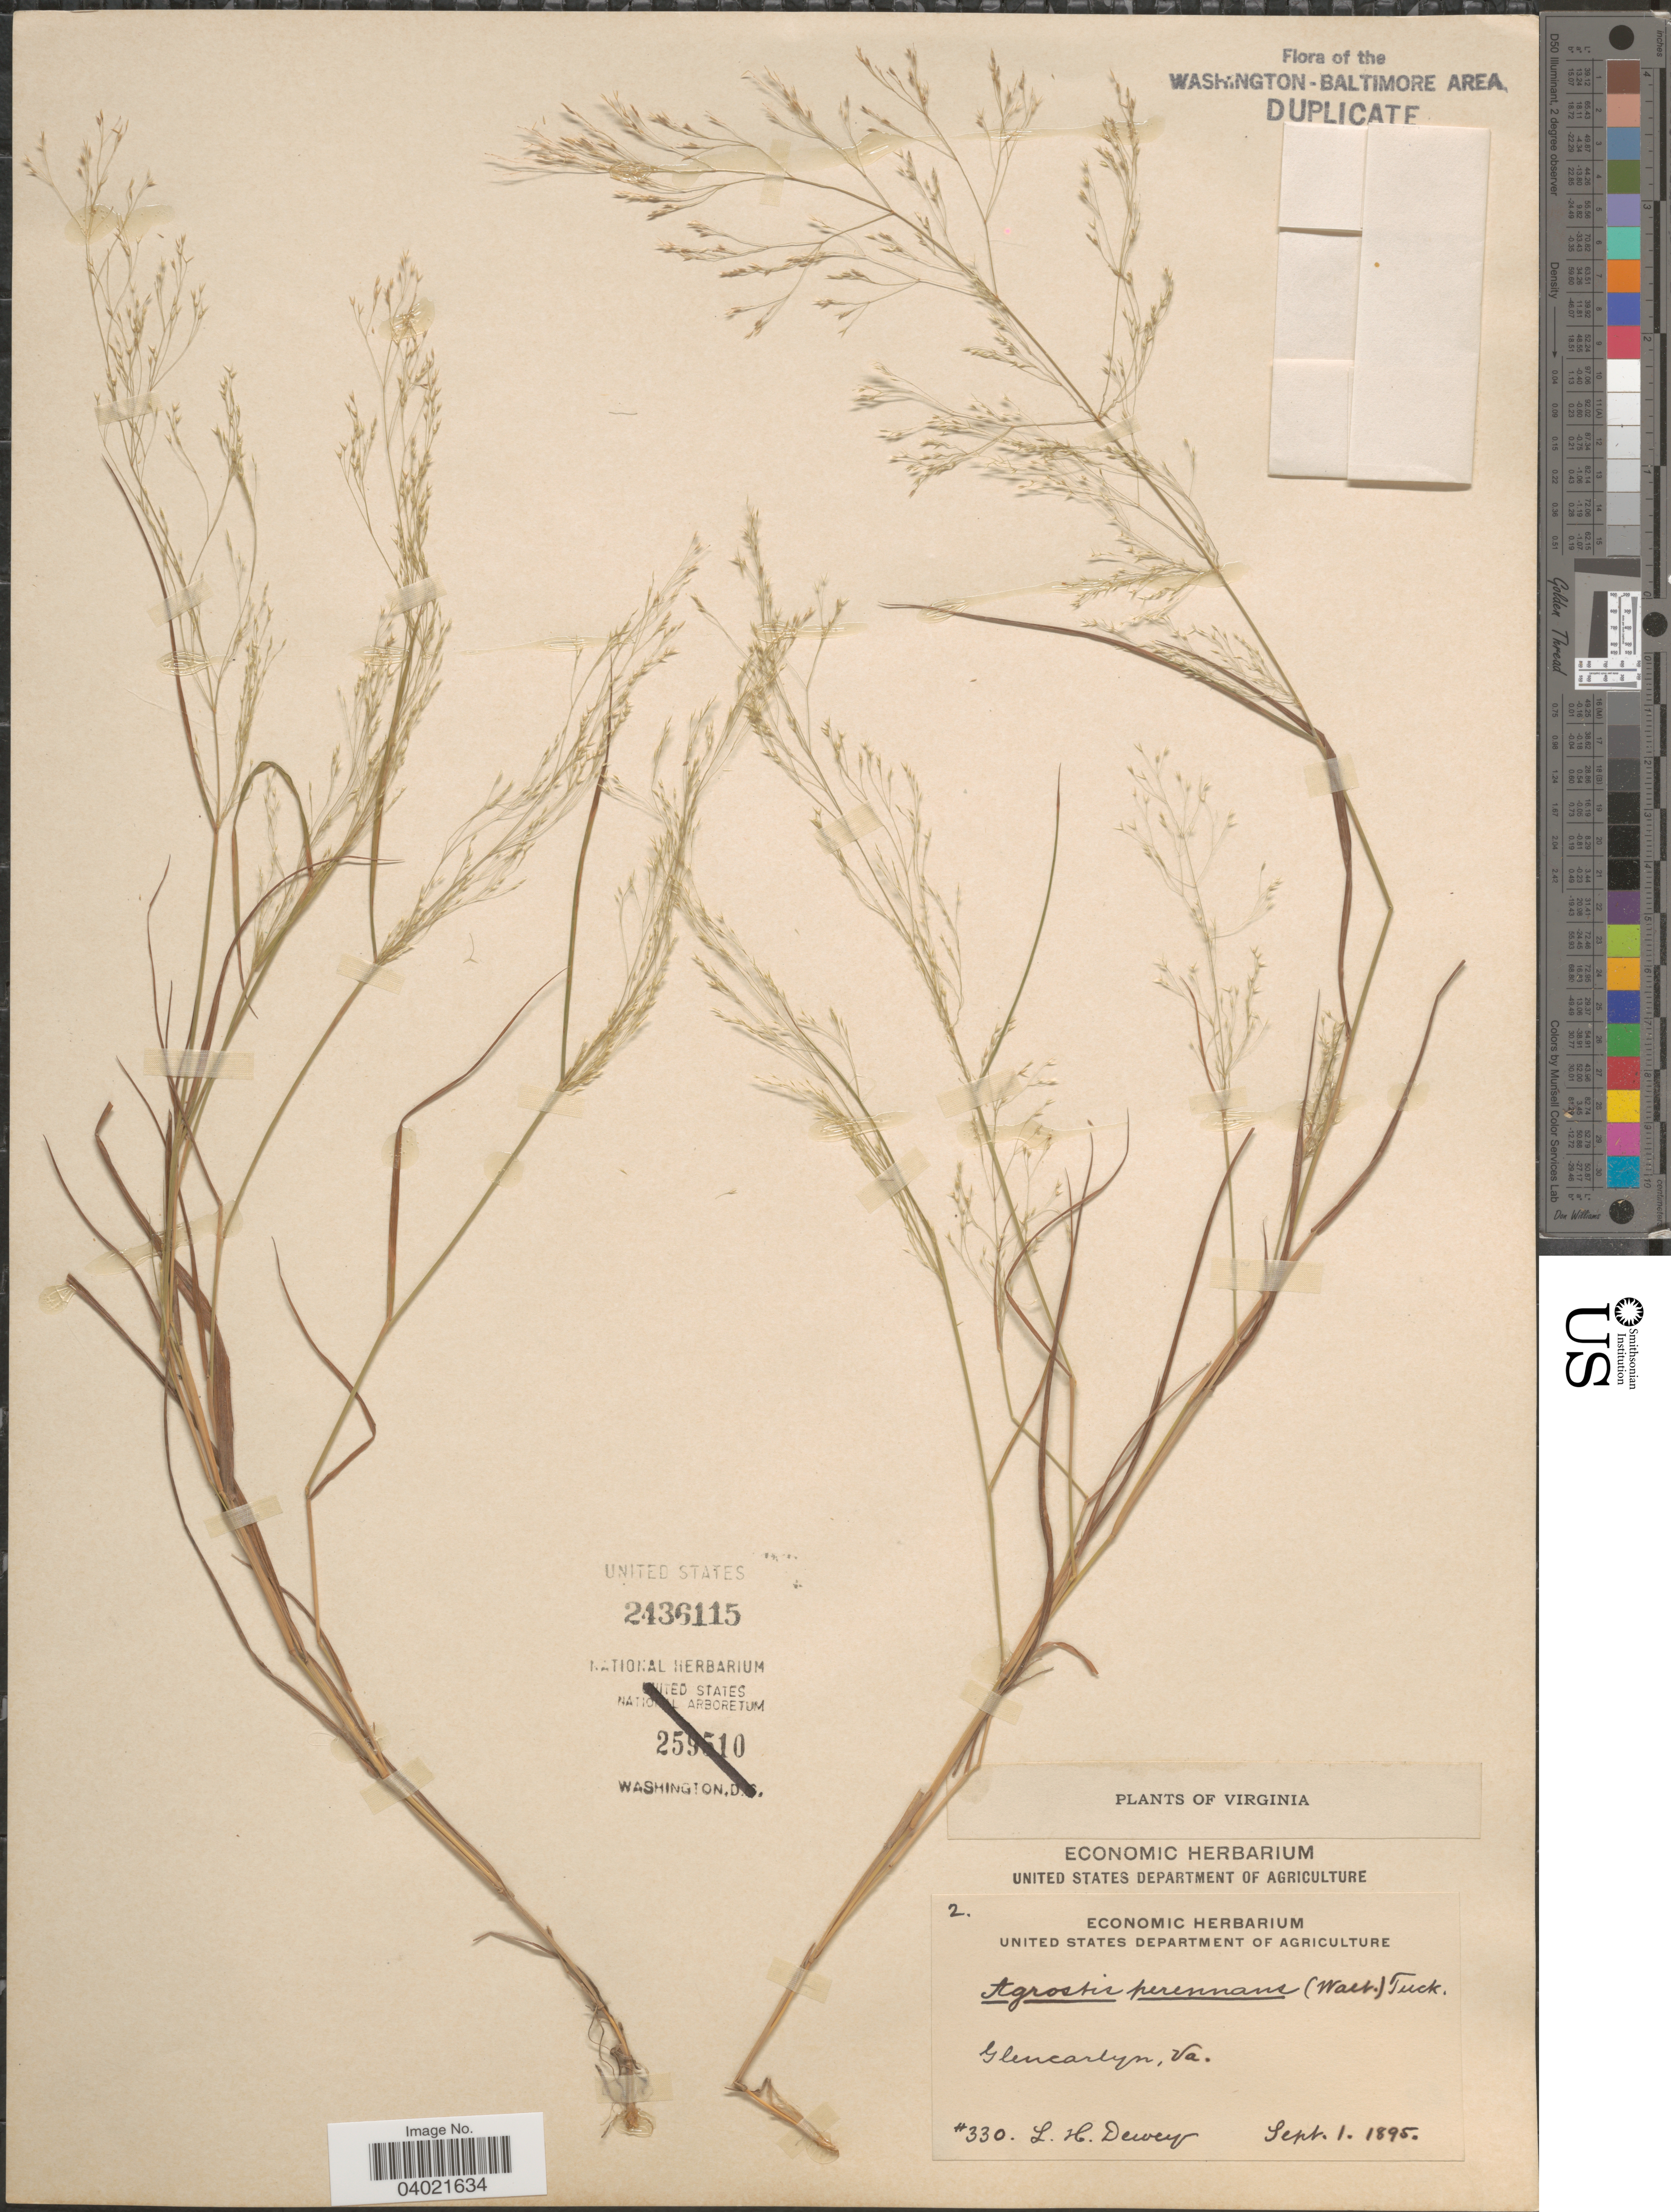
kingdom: Plantae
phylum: Tracheophyta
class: Liliopsida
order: Poales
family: Poaceae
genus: Agrostis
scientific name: Agrostis perennans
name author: (Walter) Tuck.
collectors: L. H. Dewey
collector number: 330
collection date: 1895-09-01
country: United States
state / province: Virginia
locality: Glencarlyn.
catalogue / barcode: US 2436115